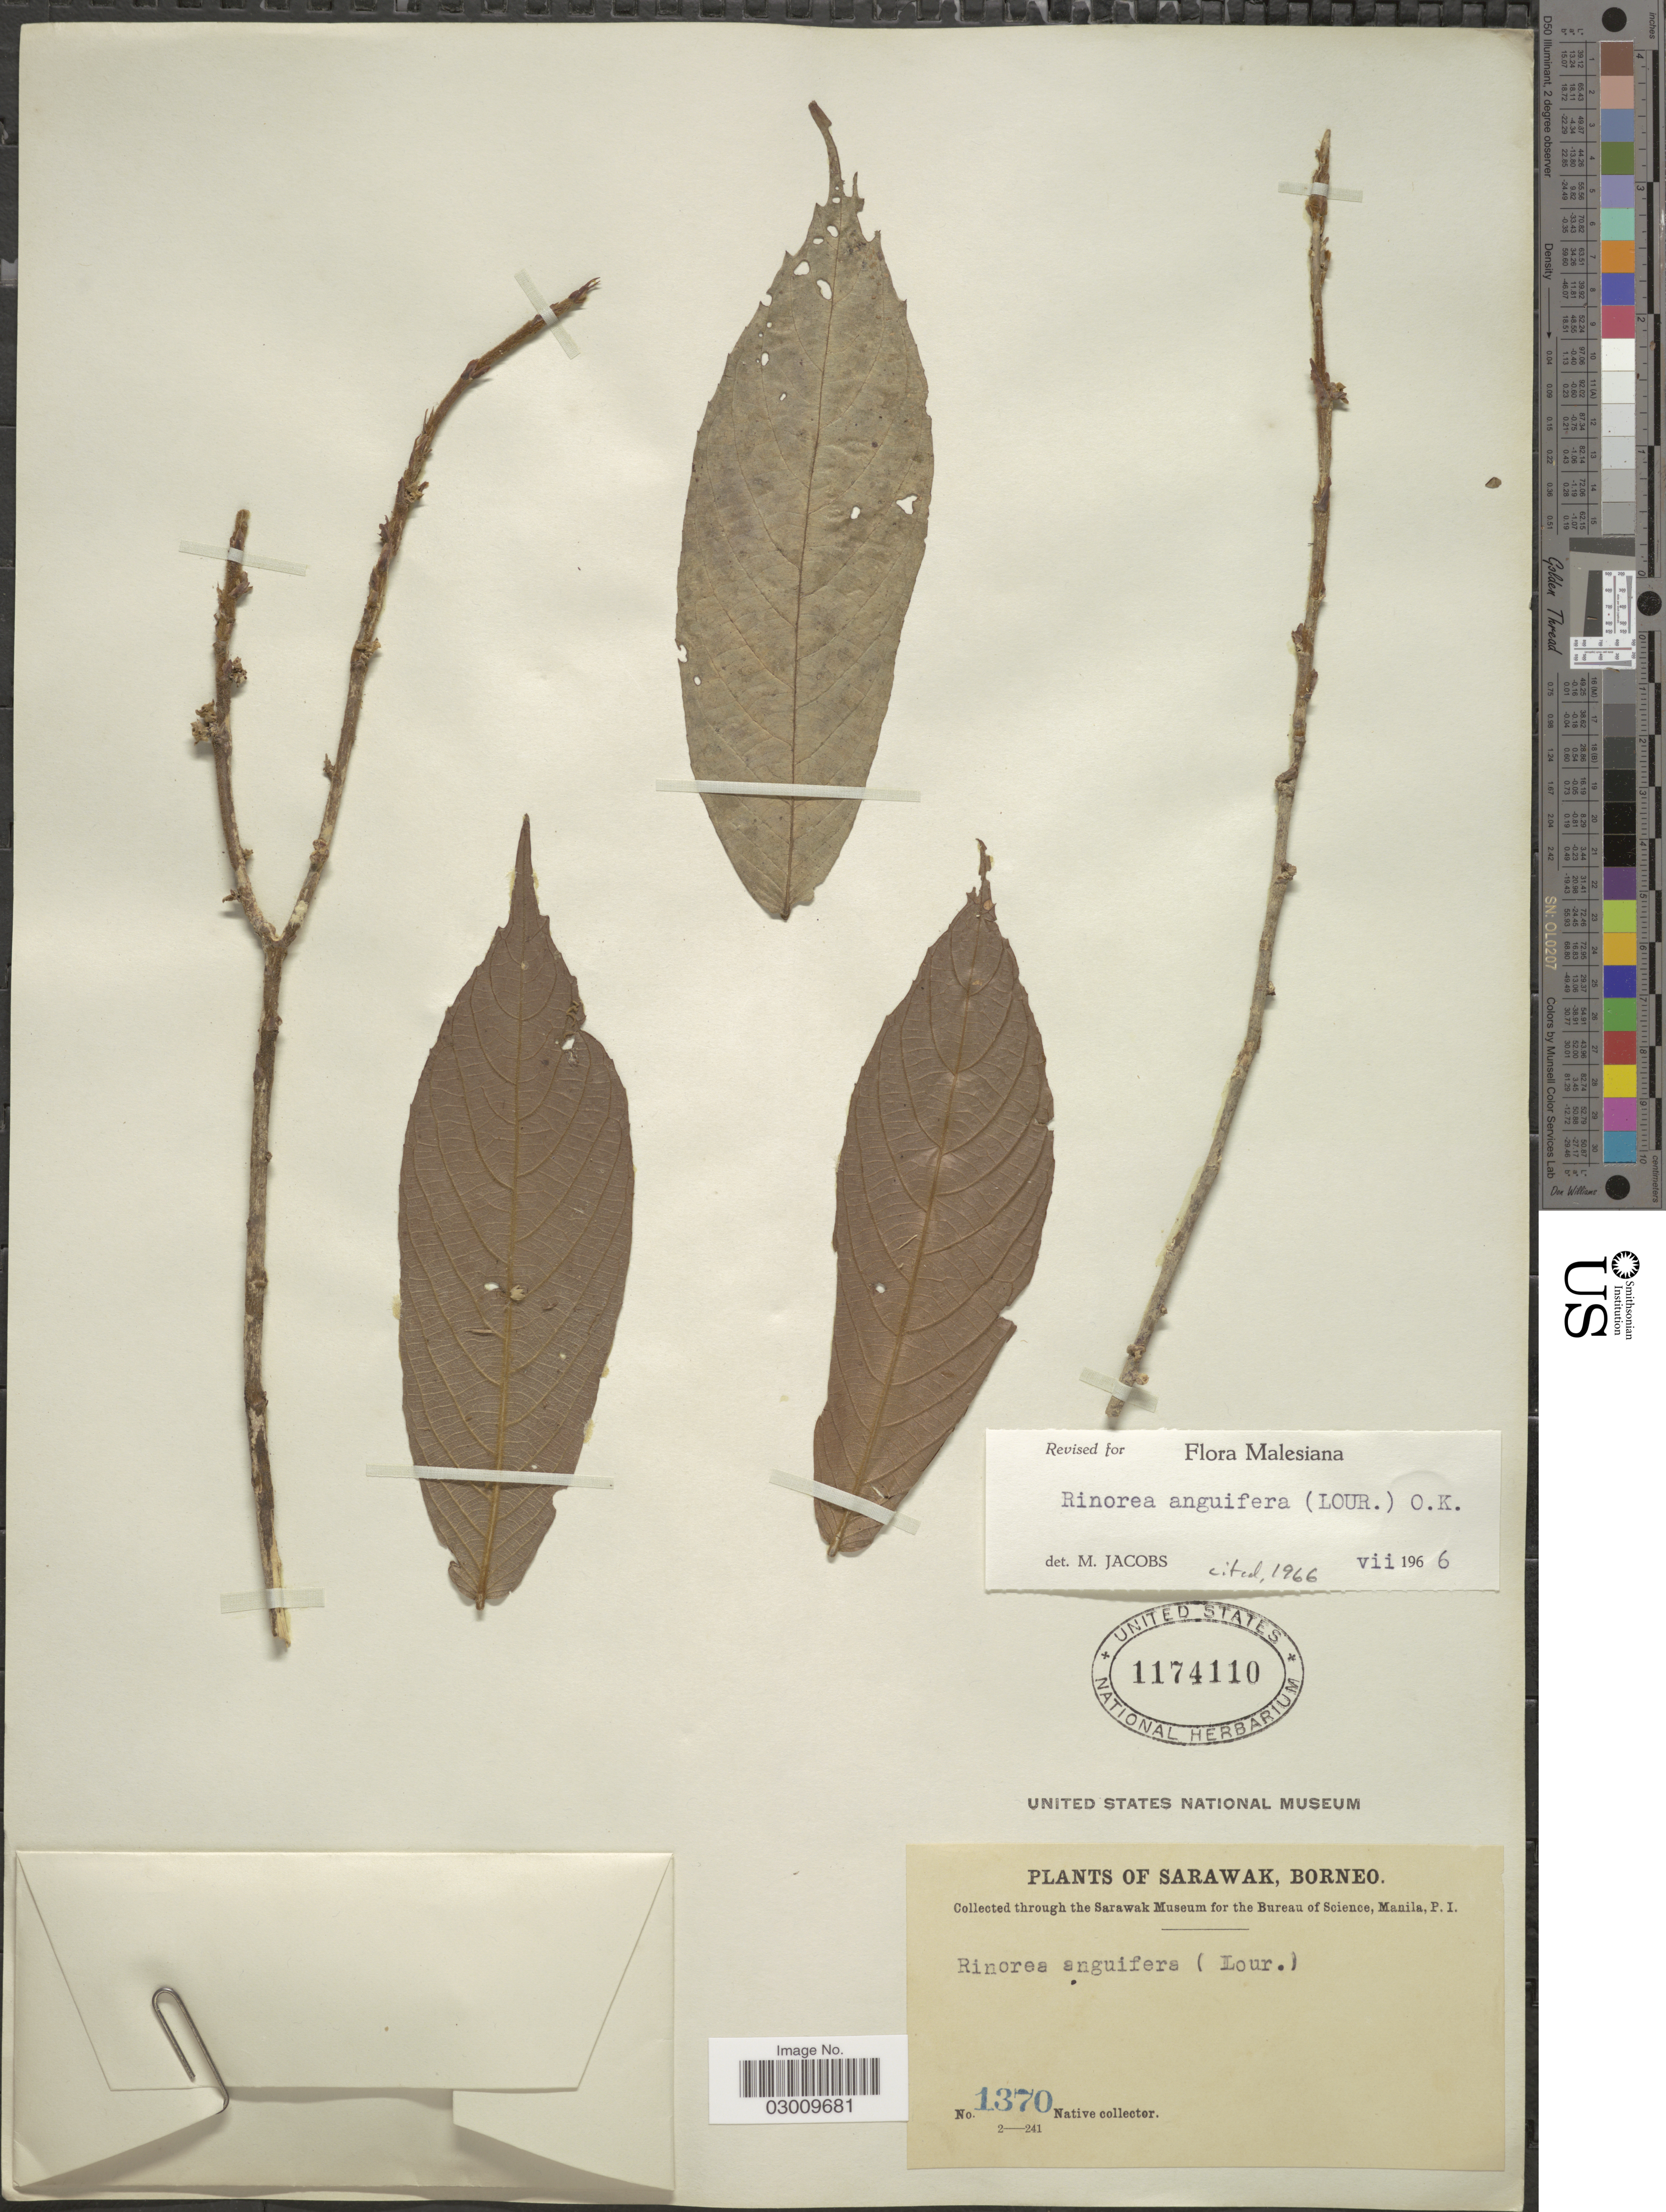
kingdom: Plantae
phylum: Tracheophyta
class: Magnoliopsida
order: Malpighiales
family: Violaceae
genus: Rinorea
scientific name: Rinorea anguifera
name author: Kuntze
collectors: Native collector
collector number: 1370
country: Malaysia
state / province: Sarawak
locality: Borneo.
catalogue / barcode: US 1174110